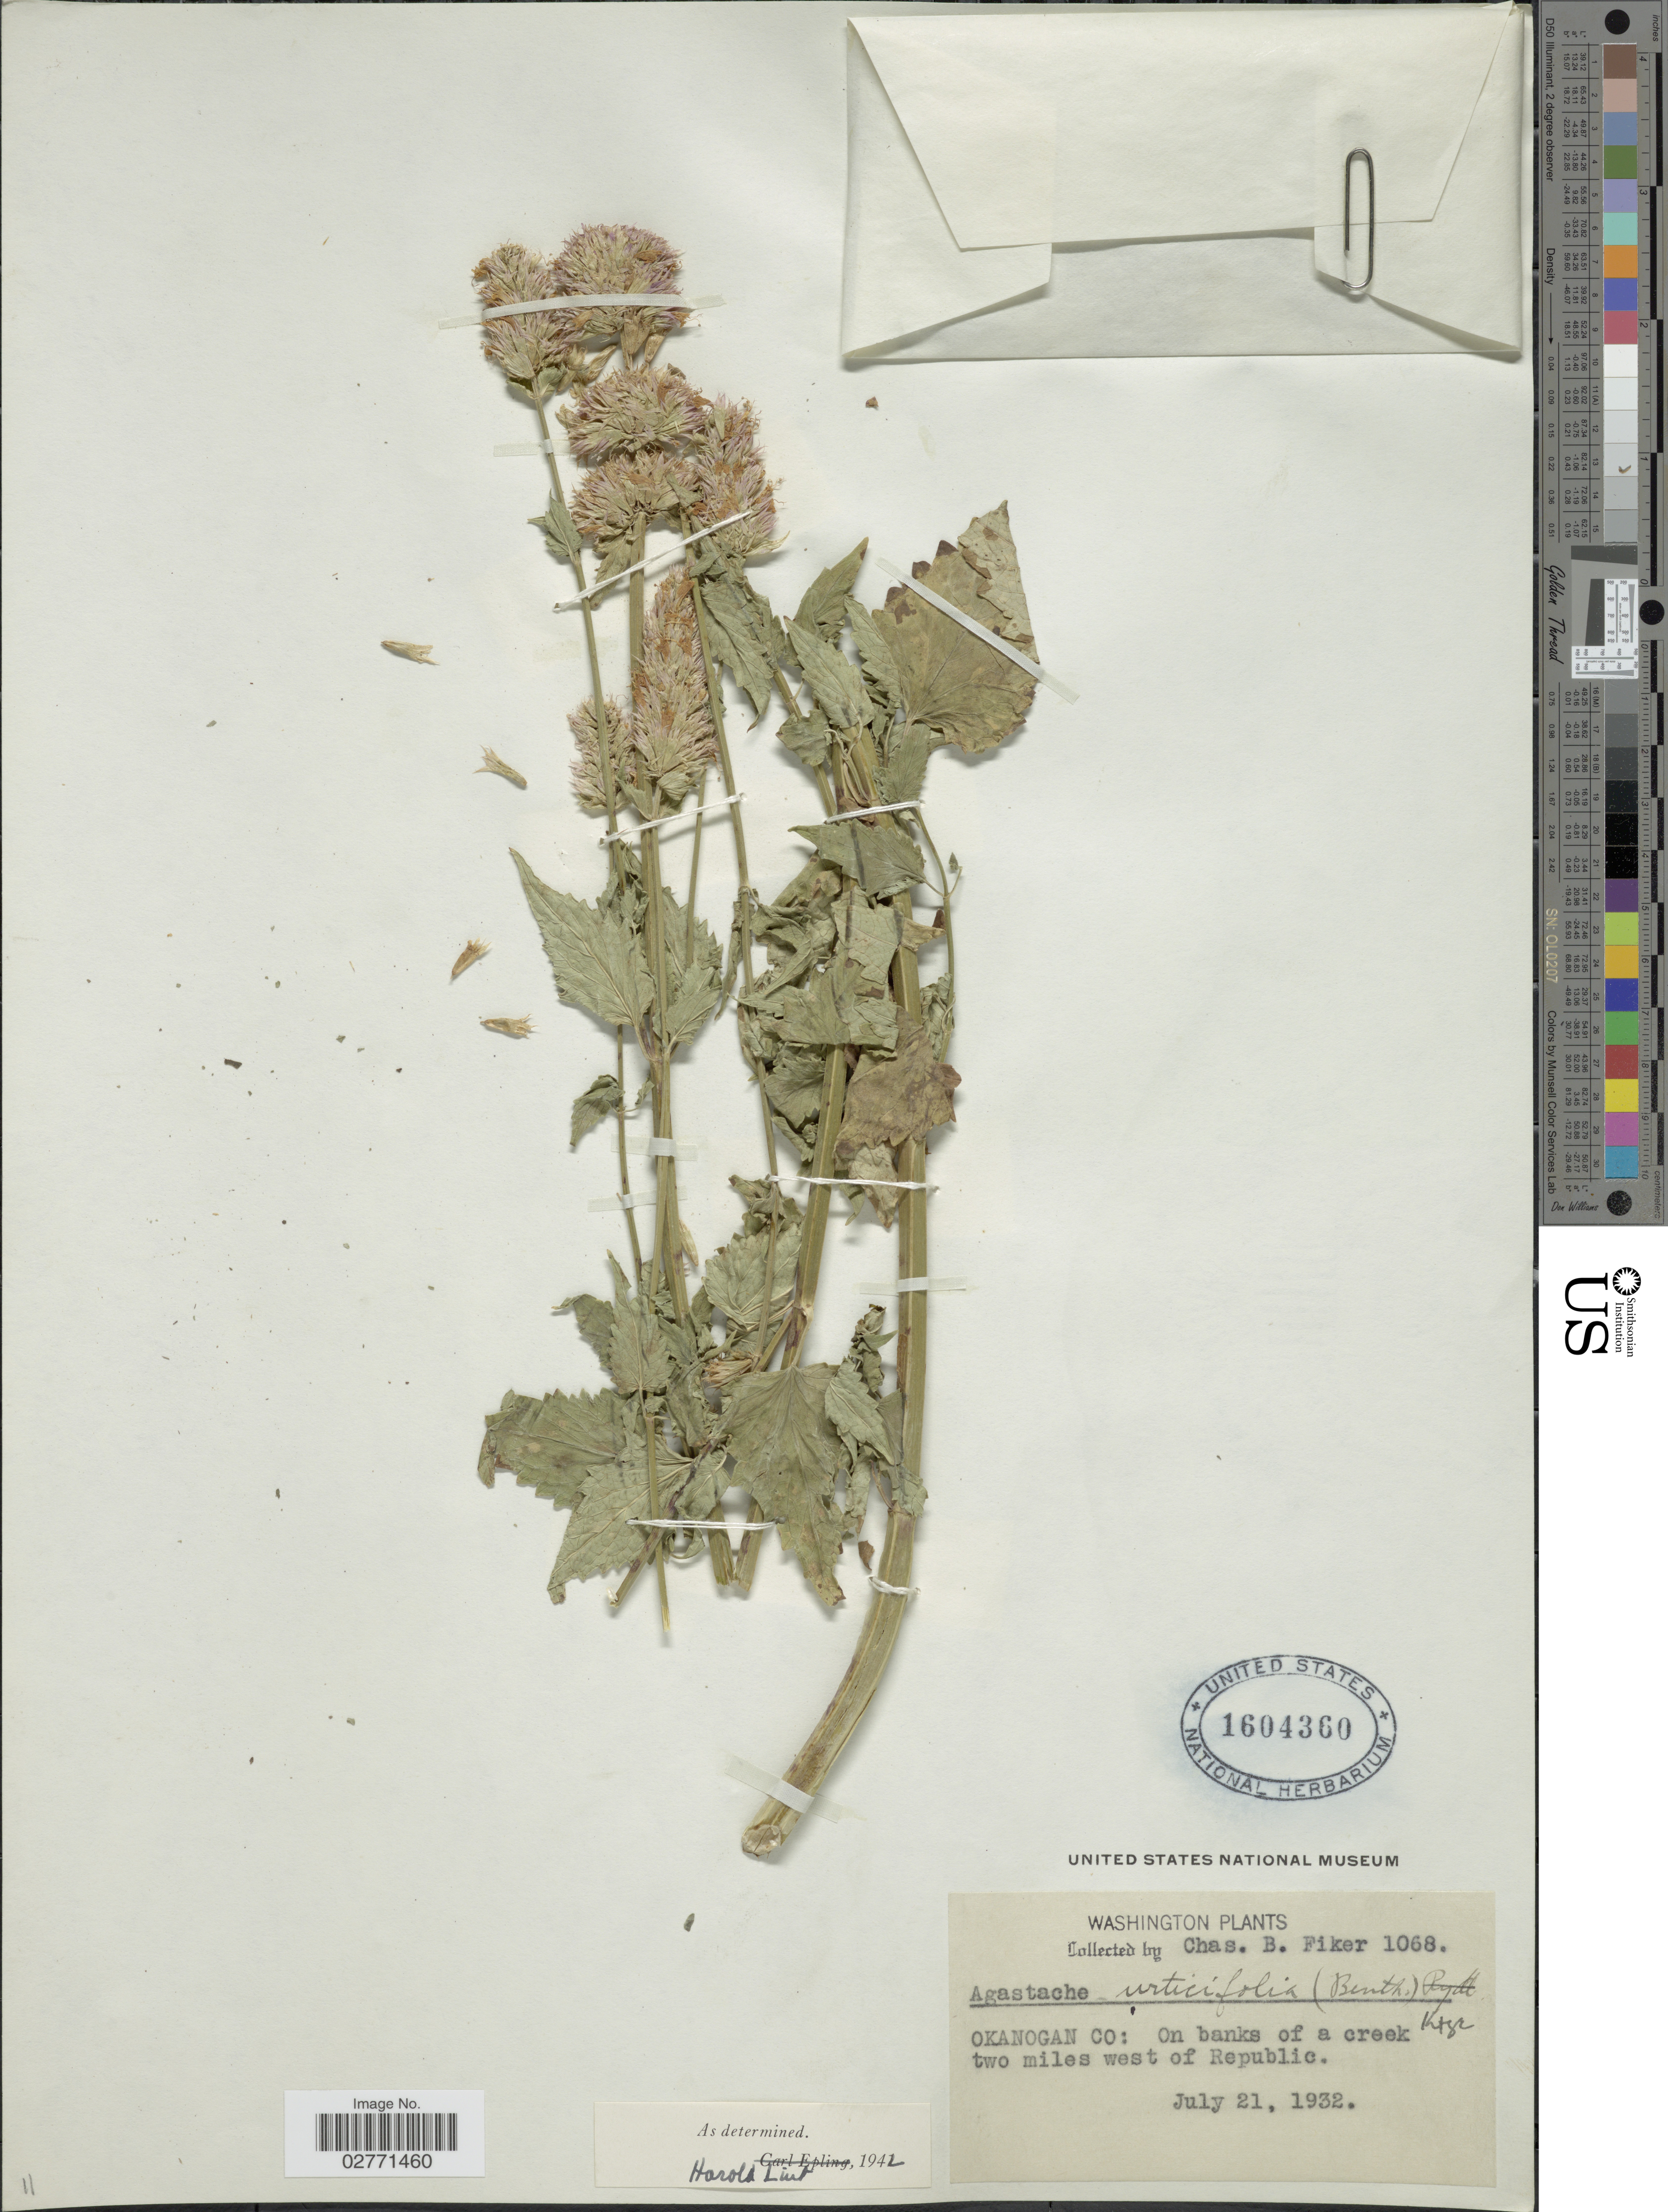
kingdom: Plantae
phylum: Tracheophyta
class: Magnoliopsida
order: Lamiales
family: Lamiaceae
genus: Agastache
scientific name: Agastache urticifolia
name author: (Benth.) Kuntze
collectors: C. Fiker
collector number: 1068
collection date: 1932-07-21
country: United States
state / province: Washington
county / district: Okanogan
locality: Okanogan Co: on banks of a creek two miles west of Republic.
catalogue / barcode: US 1604360